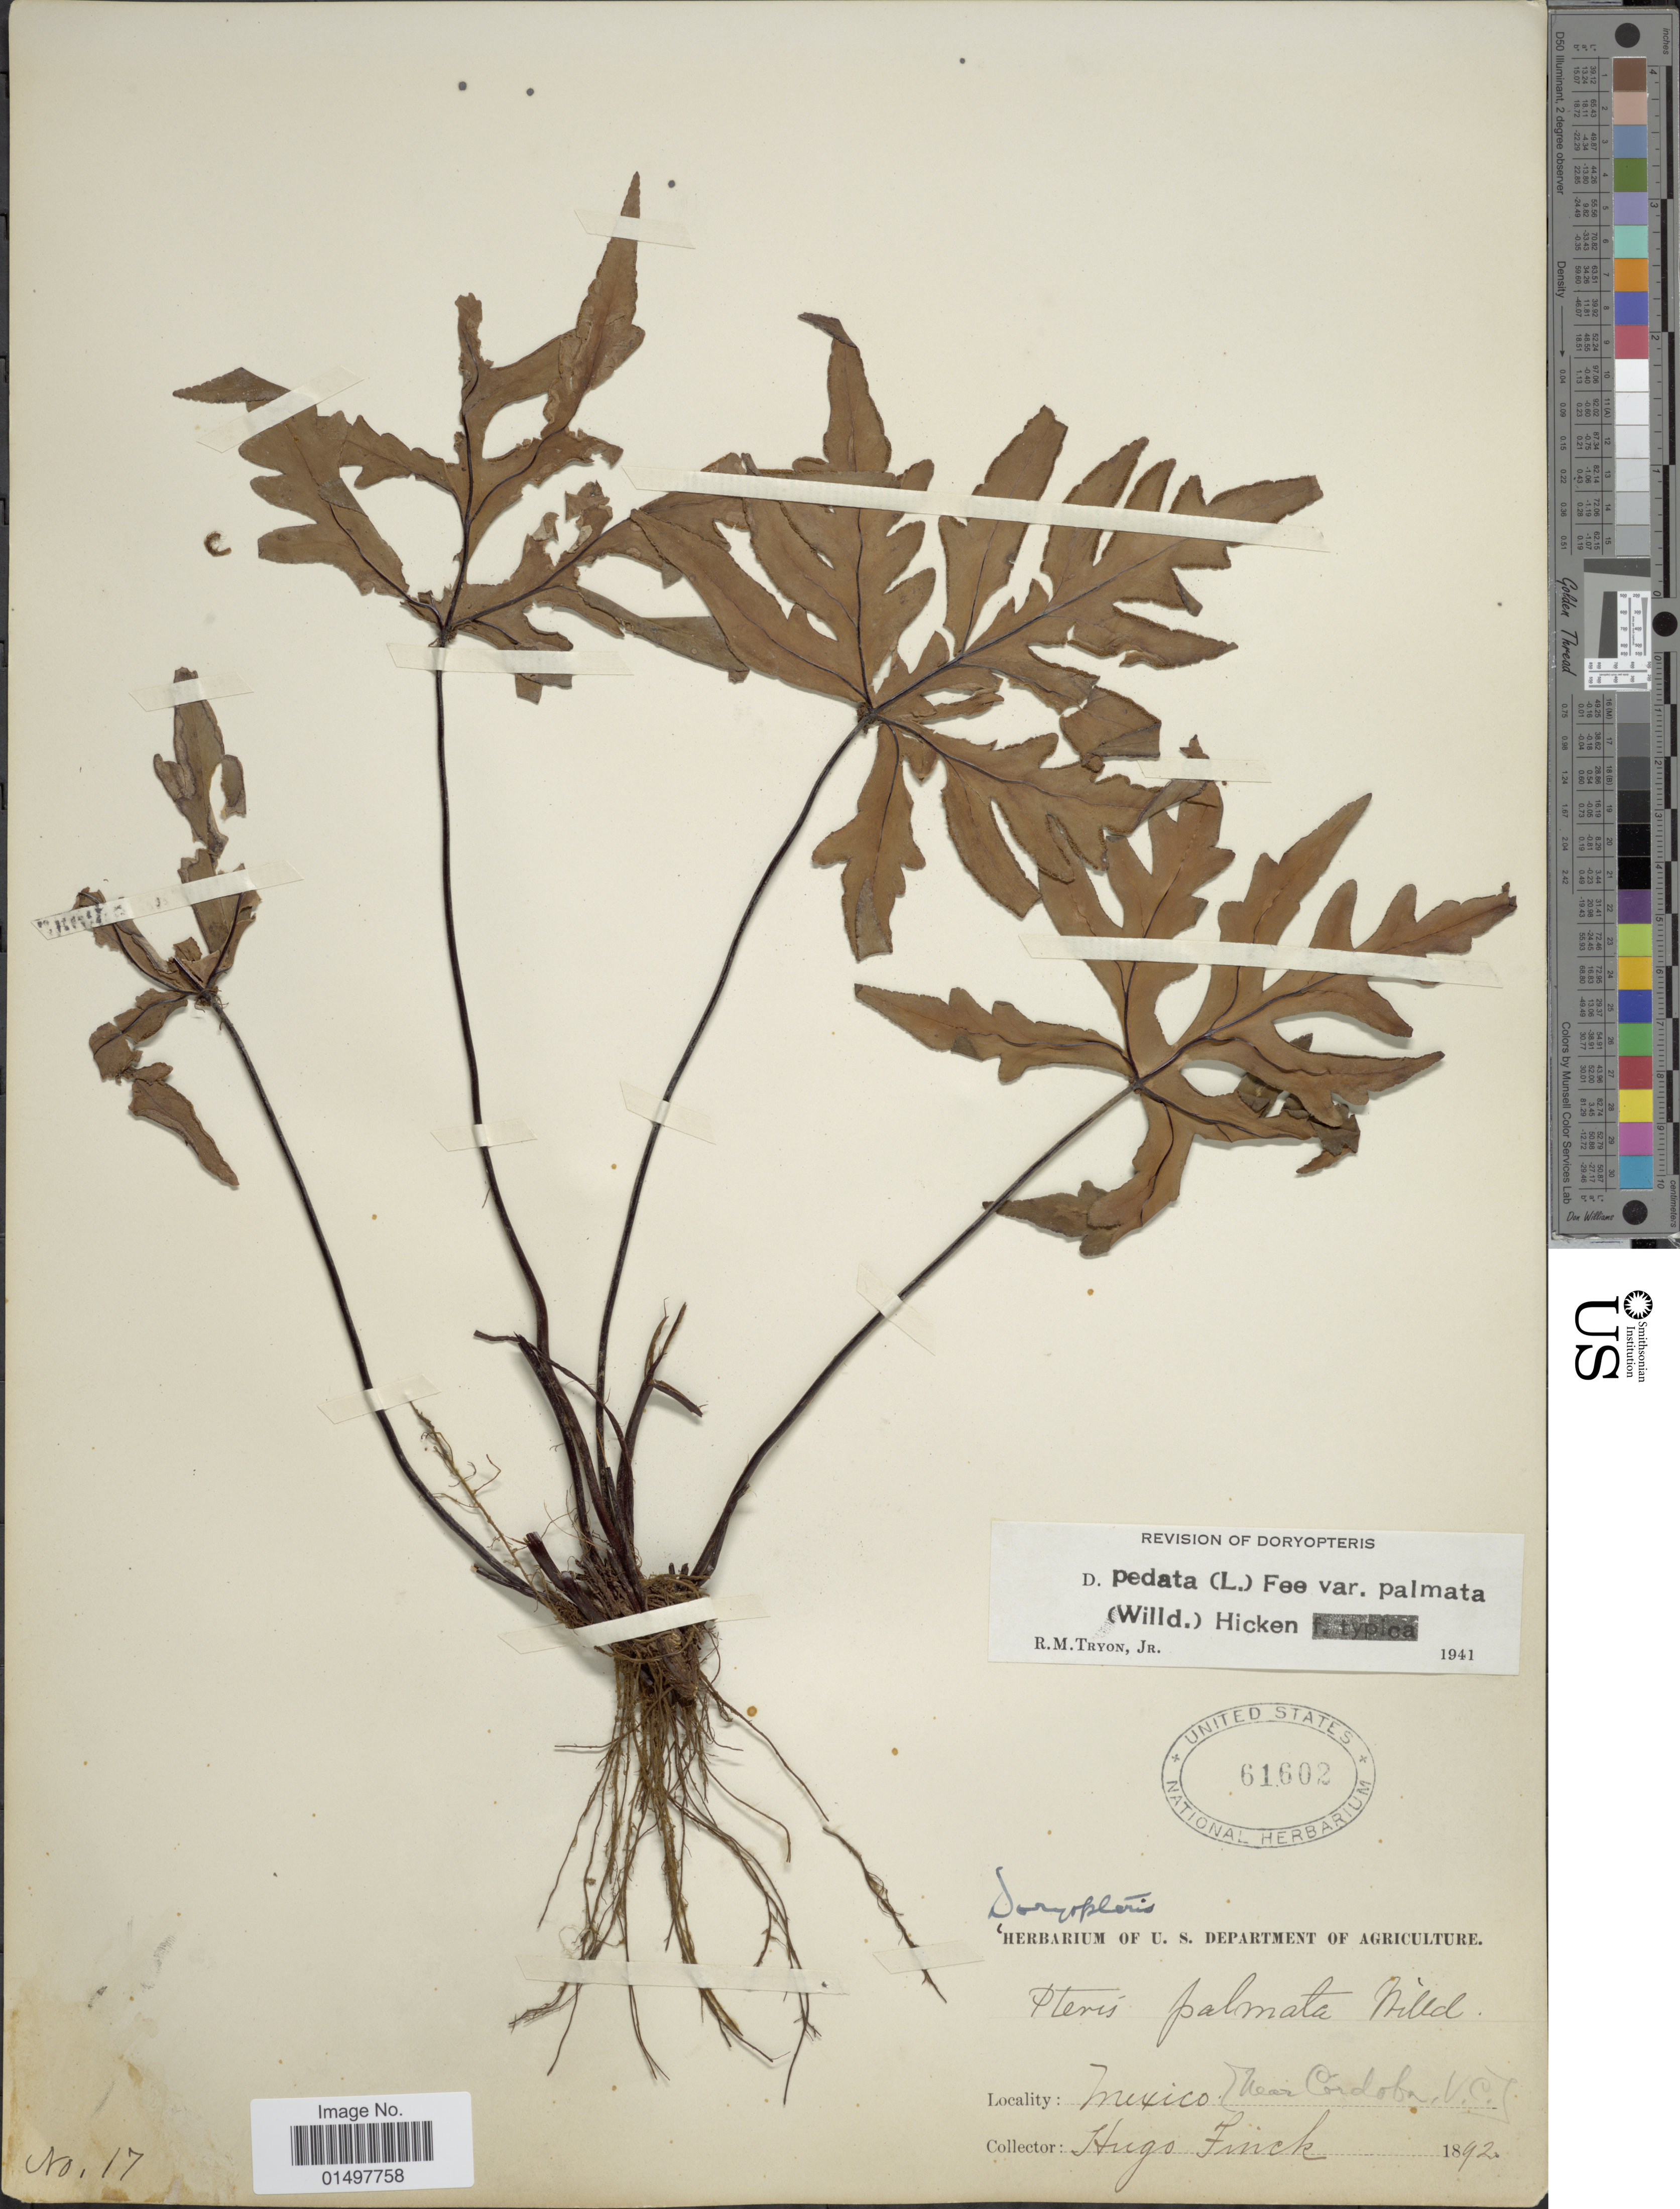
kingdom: Plantae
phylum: Tracheophyta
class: Polypodiopsida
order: Polypodiales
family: Pteridaceae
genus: Doryopteris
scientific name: Doryopteris pedata var. palmata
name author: (Willd.) Hicken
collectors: H. Finck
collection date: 1892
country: Mexico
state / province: Veracruz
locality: Near Cordoba, V.C.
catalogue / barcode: US 61602